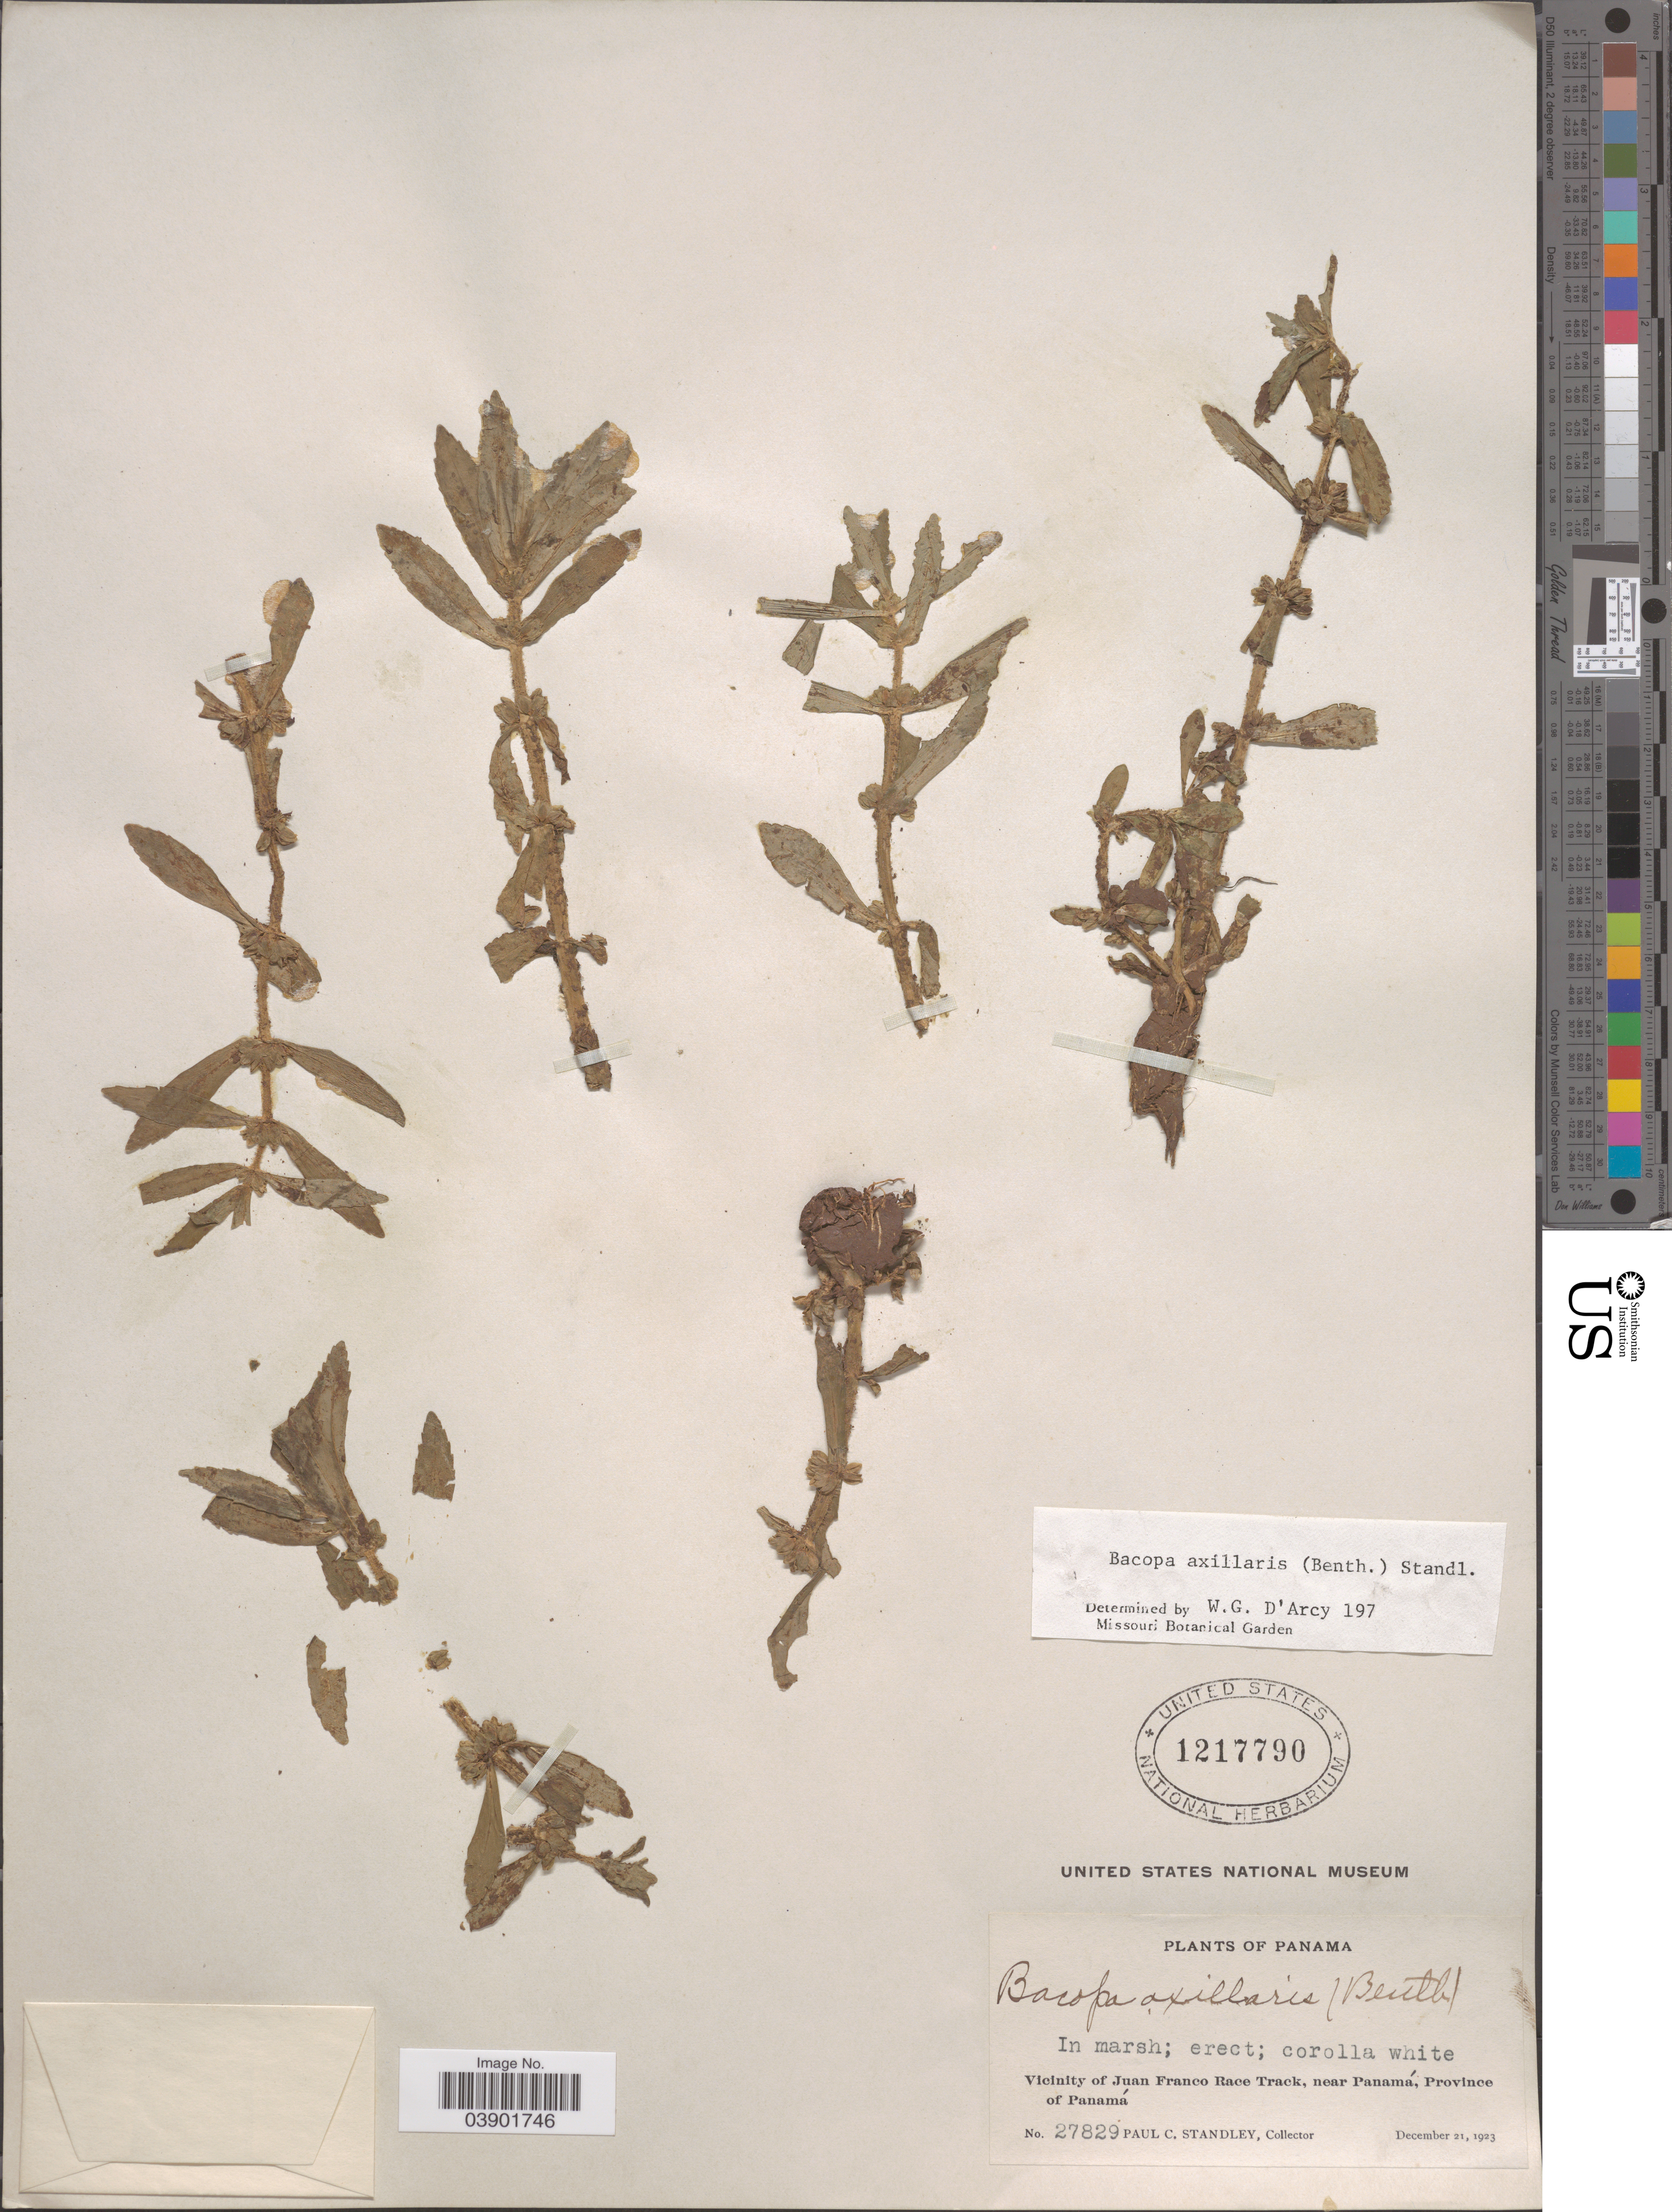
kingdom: Plantae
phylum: Tracheophyta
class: Magnoliopsida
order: Lamiales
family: Plantaginaceae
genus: Bacopa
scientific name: Bacopa axillaris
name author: (Benth.) Standl.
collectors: P. C. Standley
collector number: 27829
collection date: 1923-12-21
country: Panama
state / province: Panamá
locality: Vicinity of Juan Franco Race Track, near Panamá.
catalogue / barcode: US 1217790